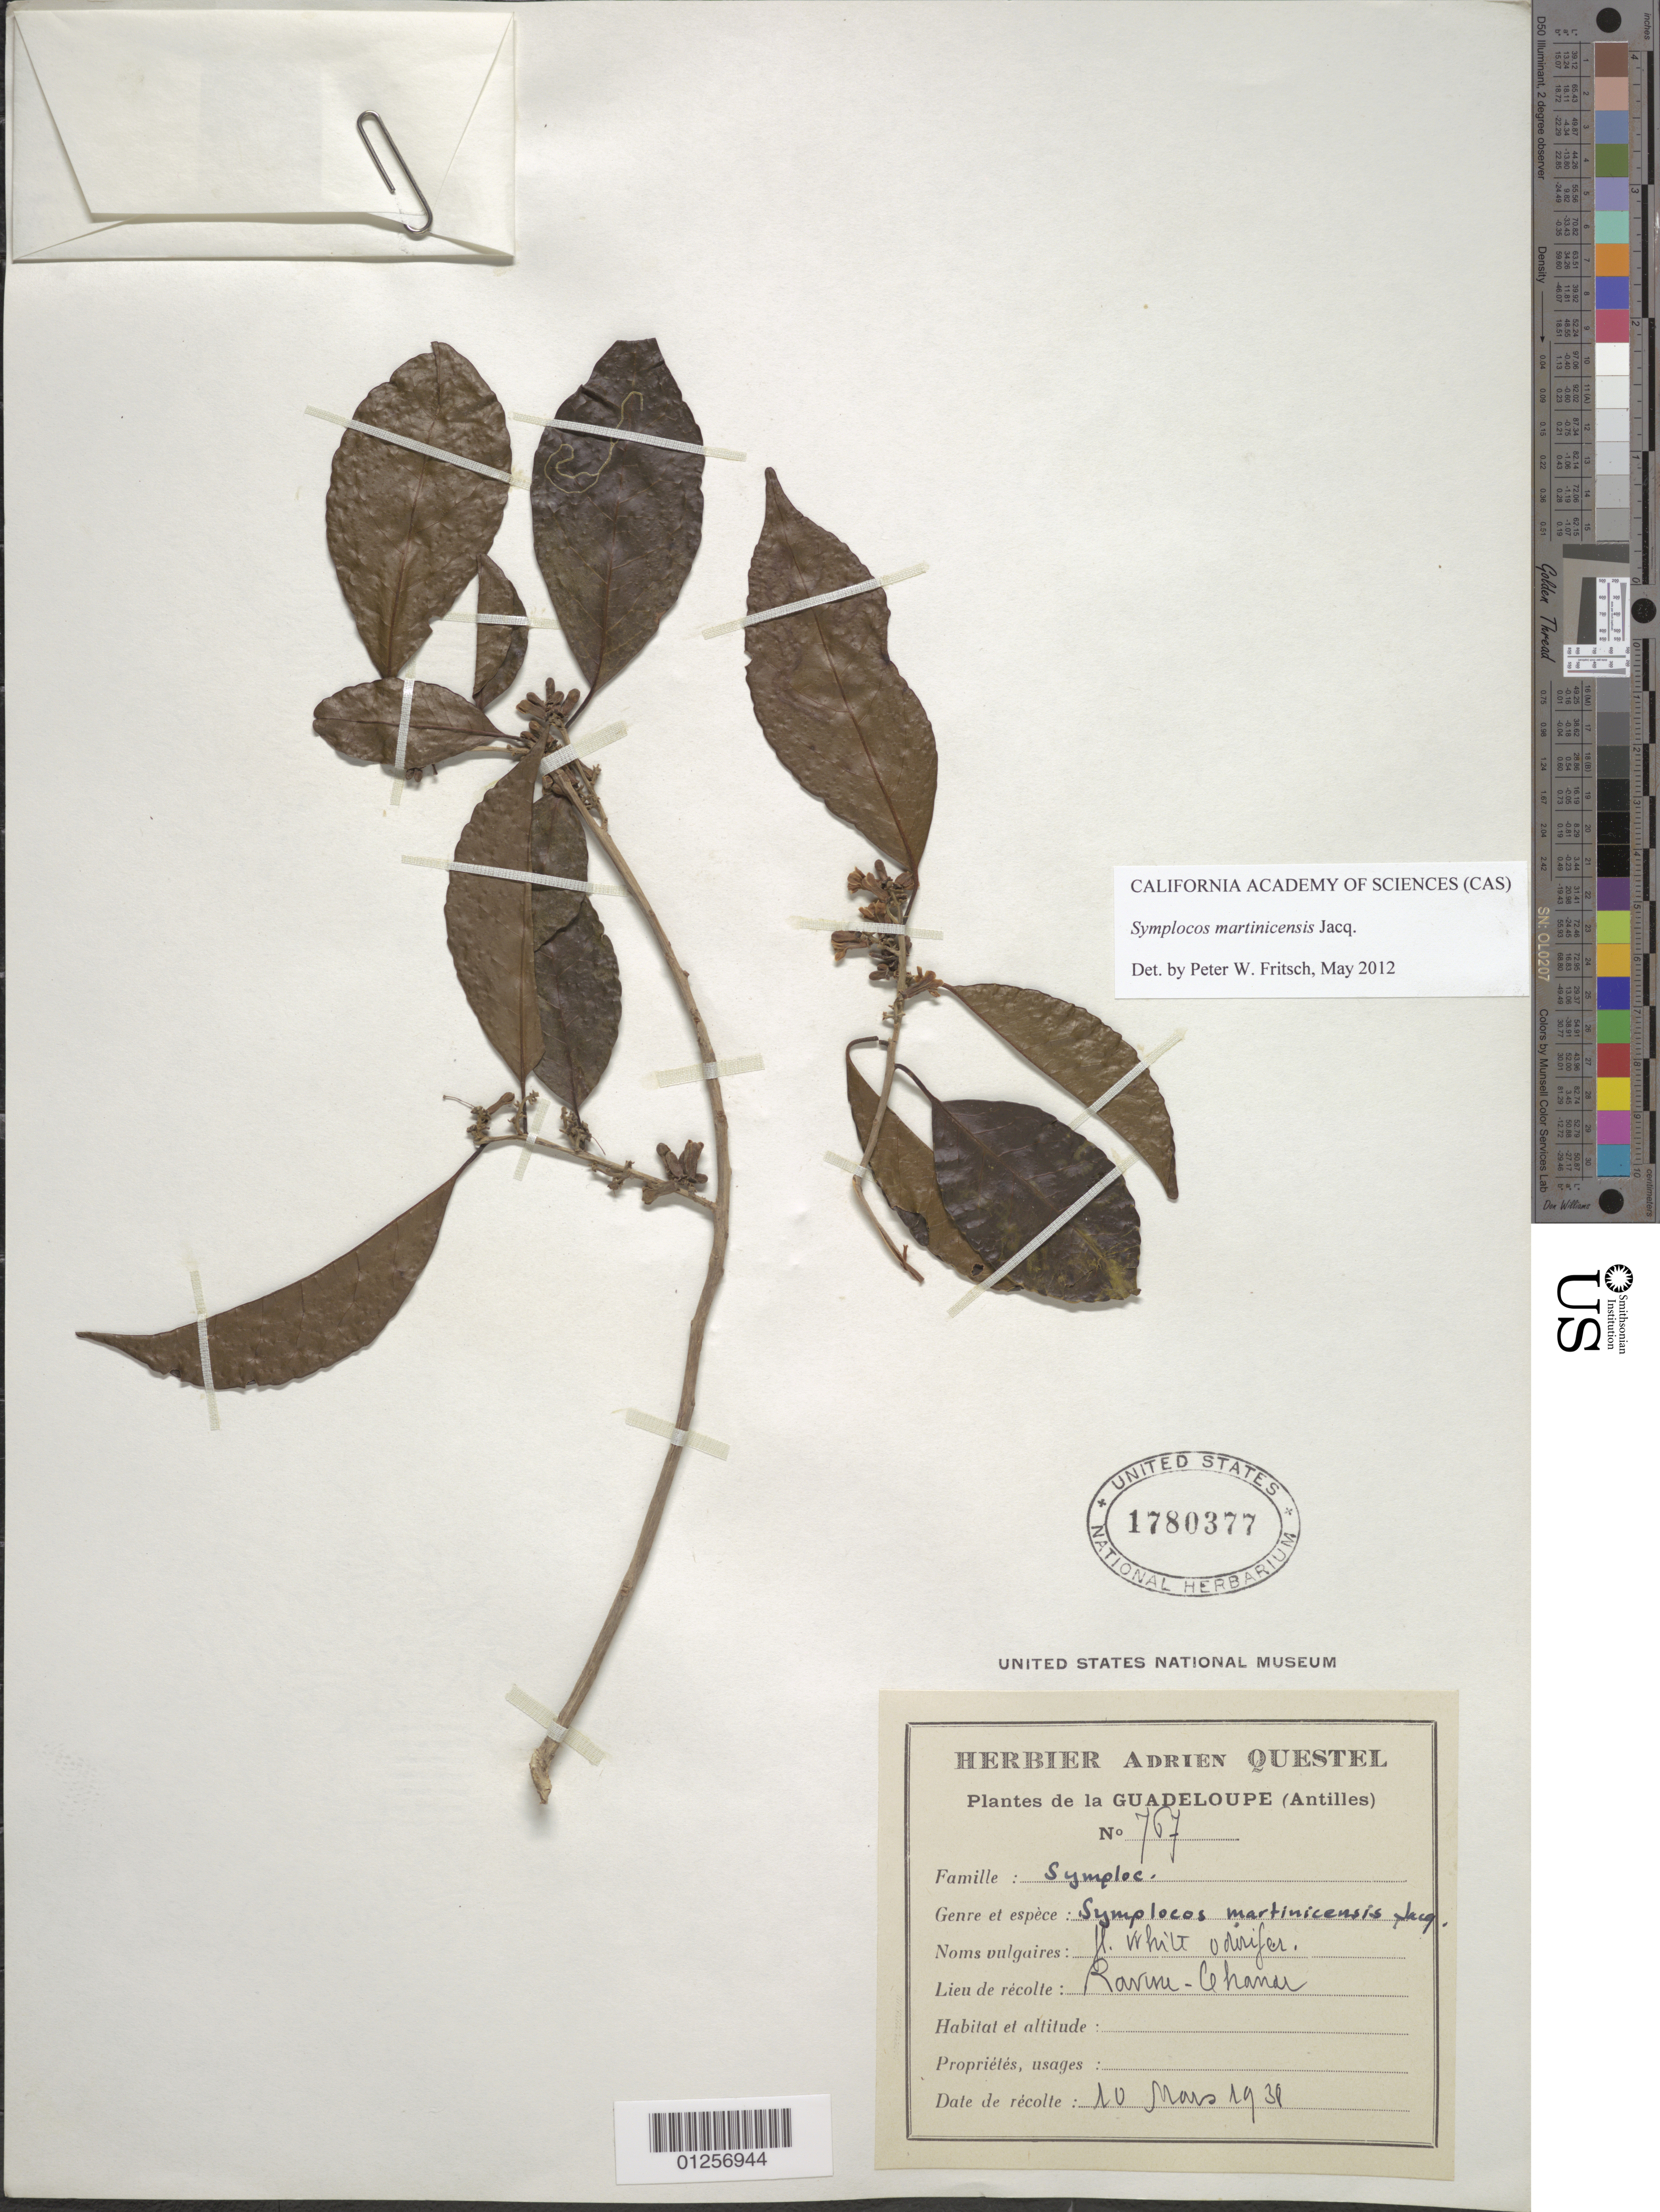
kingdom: Plantae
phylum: Tracheophyta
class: Magnoliopsida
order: Ericales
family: Symplocaceae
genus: Symplocos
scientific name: Symplocos martinicensis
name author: Jacq.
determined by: Fritsch, Peter W.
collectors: A. Questel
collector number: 767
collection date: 1938-03-10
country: Guadeloupe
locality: Ravine Chaude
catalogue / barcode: US 1780377